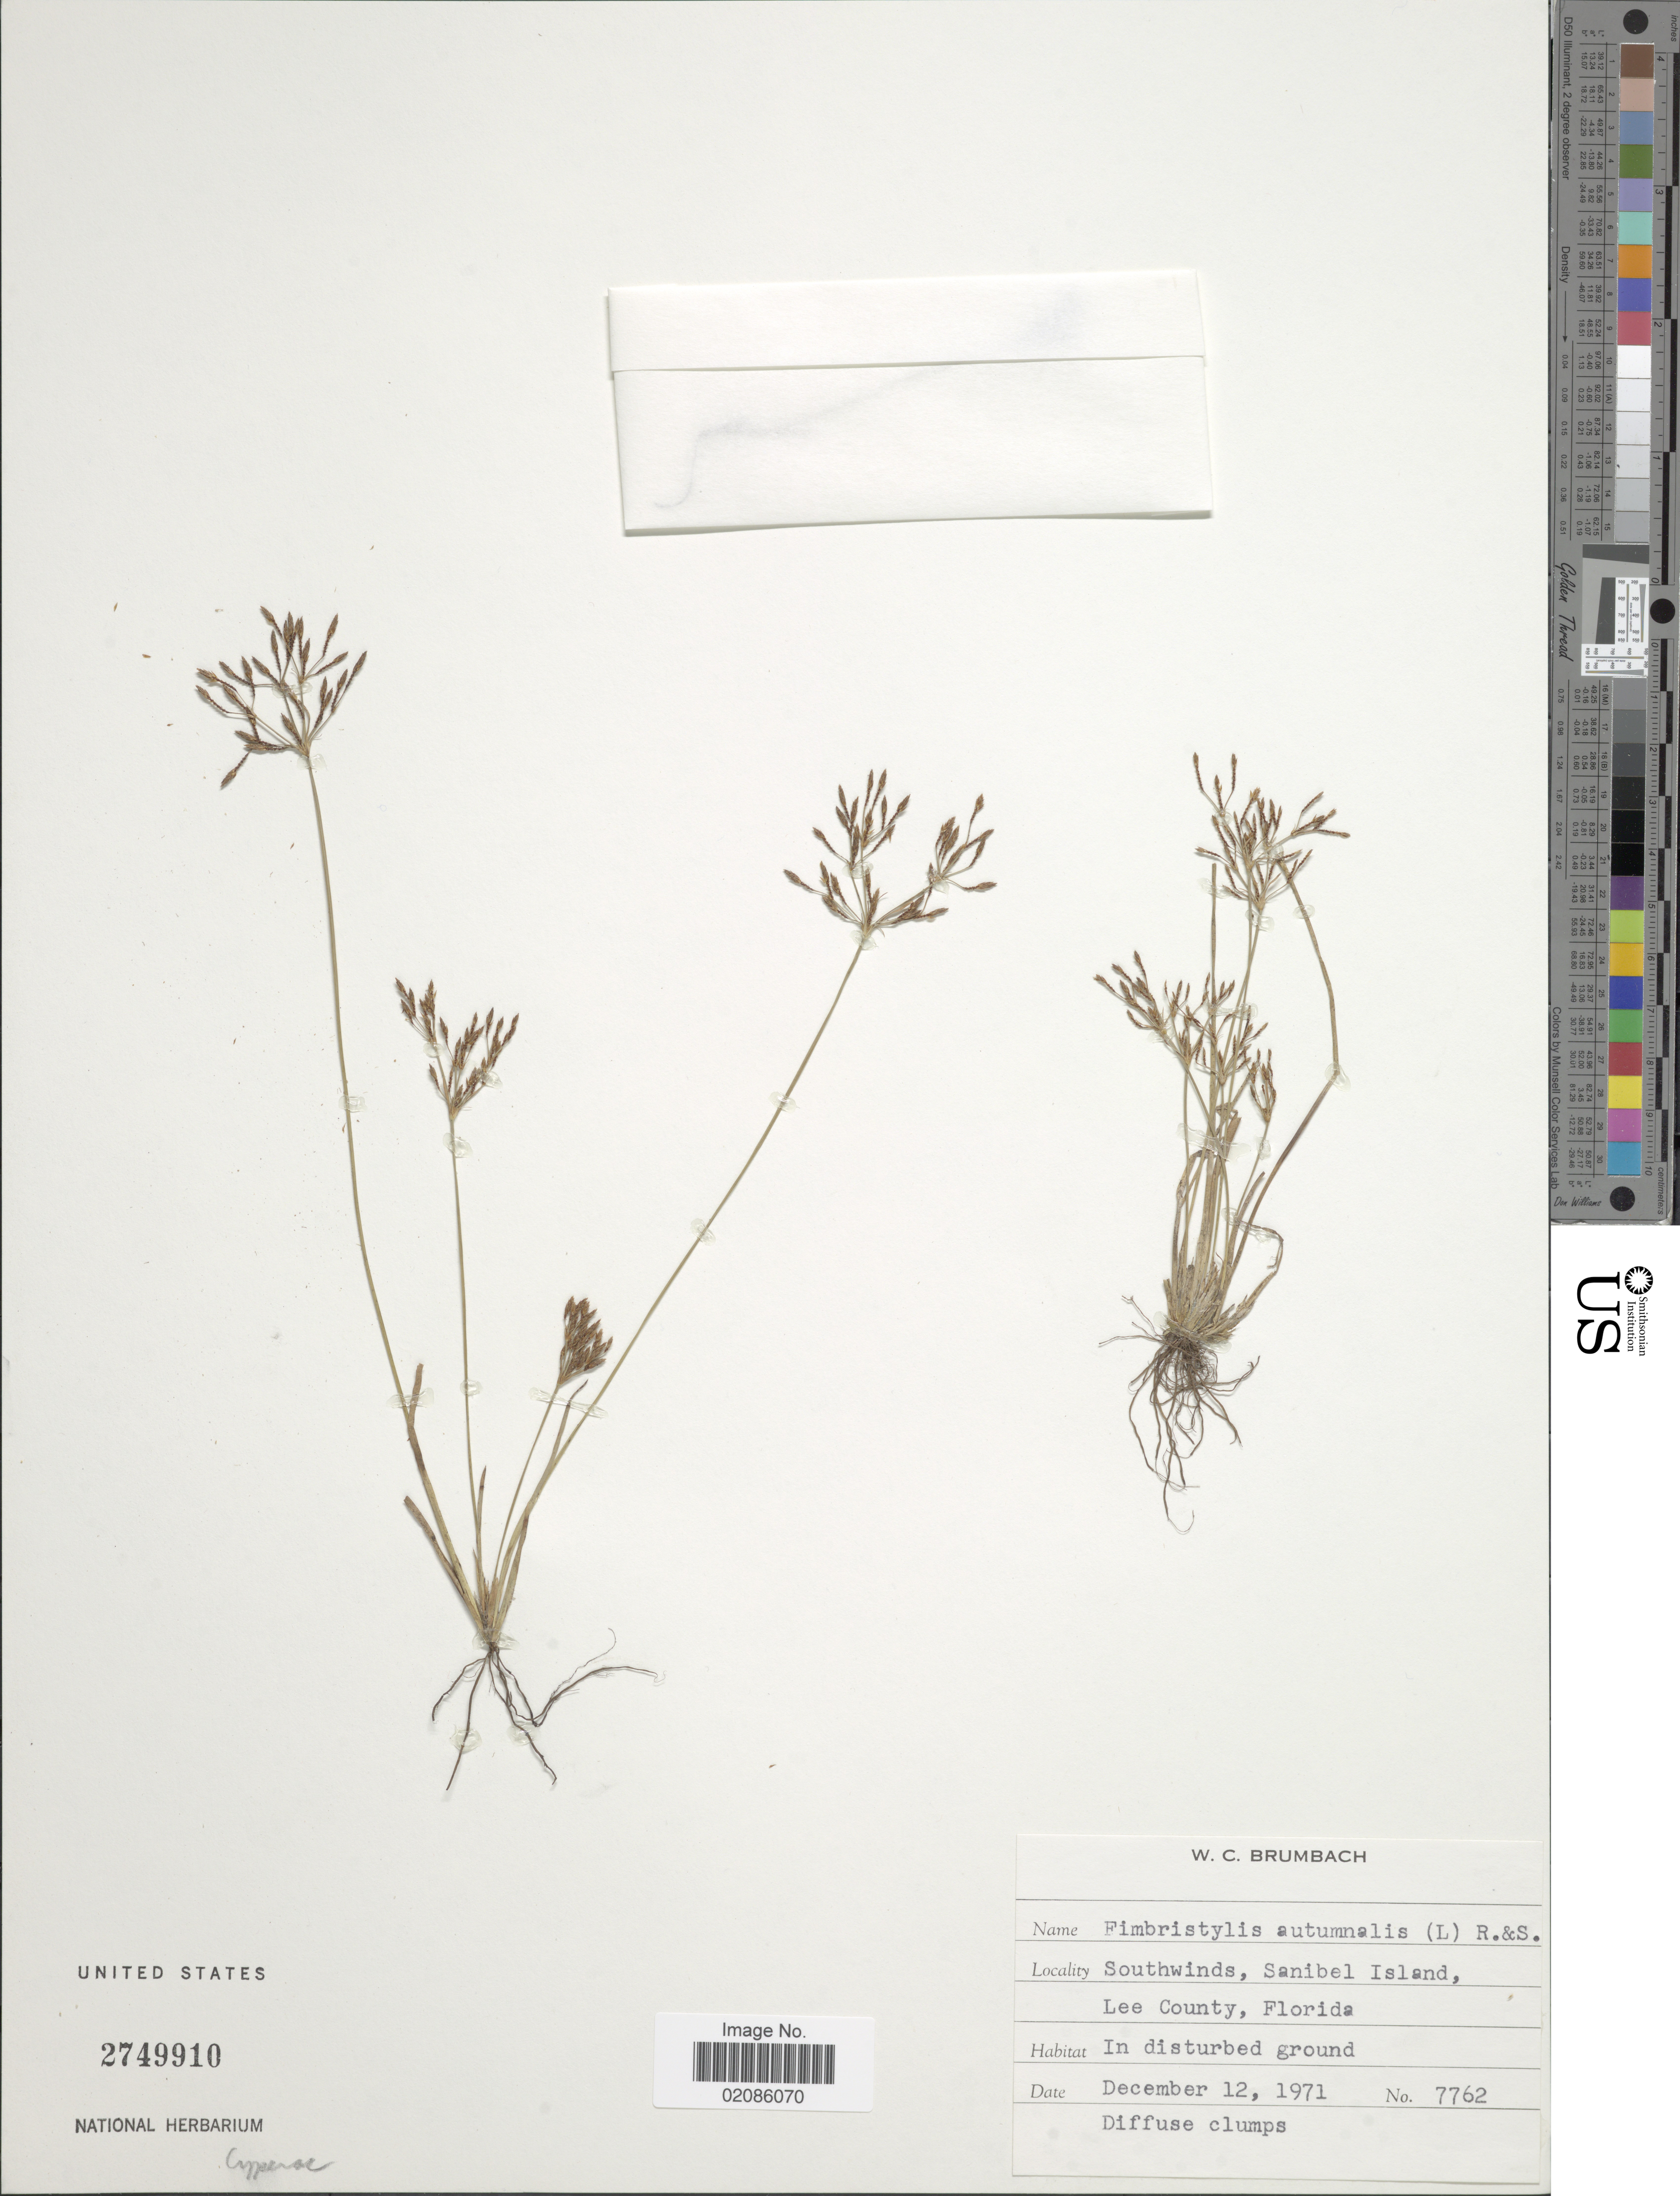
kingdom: Plantae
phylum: Tracheophyta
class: Liliopsida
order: Poales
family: Cyperaceae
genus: Fimbristylis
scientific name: Fimbristylis autumnalis (L.) Roem. & Schult.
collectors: W. C. Brumbach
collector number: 7762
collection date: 1971-12-12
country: United States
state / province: Florida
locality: Southwinds, Sanibel Island, Lee County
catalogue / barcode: US 2749910